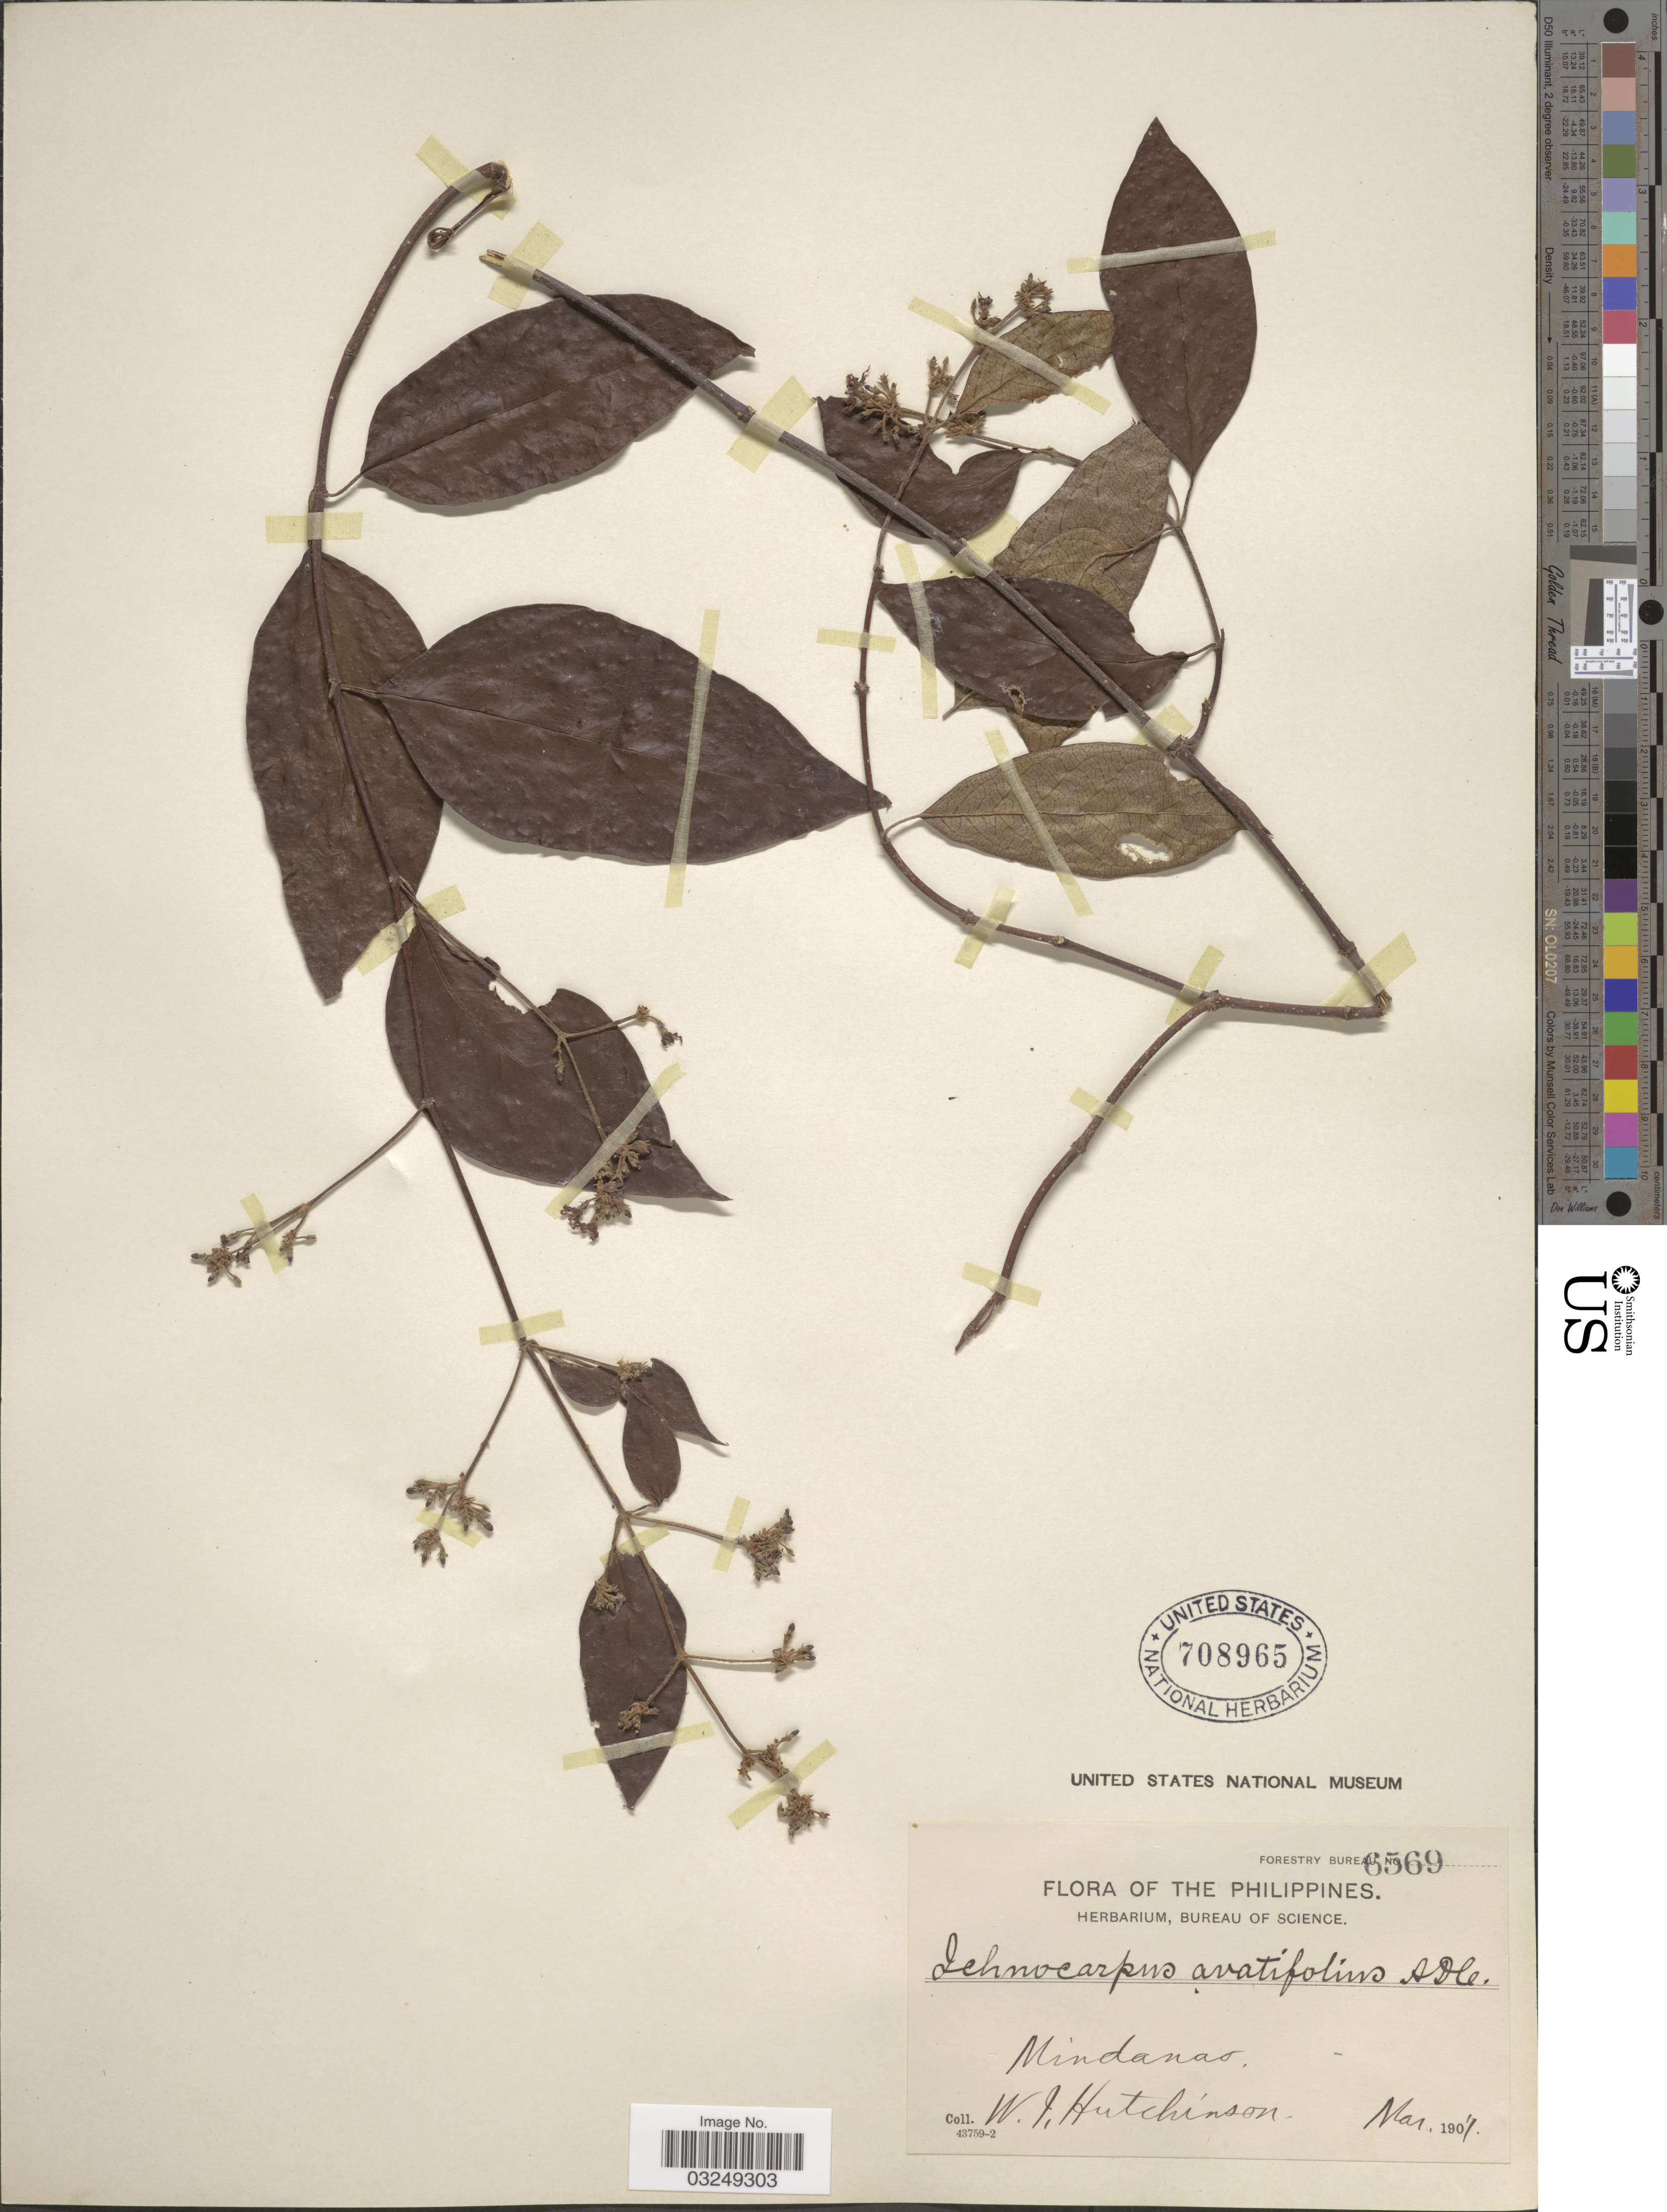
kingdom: Plantae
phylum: Tracheophyta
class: Magnoliopsida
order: Gentianales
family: Apocynaceae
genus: Ichnocarpus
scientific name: Ichnocarpus frutescens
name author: (L.) W.T. Aiton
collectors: W. I. Hutchinson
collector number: Forestry Bureau 6569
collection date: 1907-03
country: Philippines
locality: Mindanao.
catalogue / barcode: US 708965